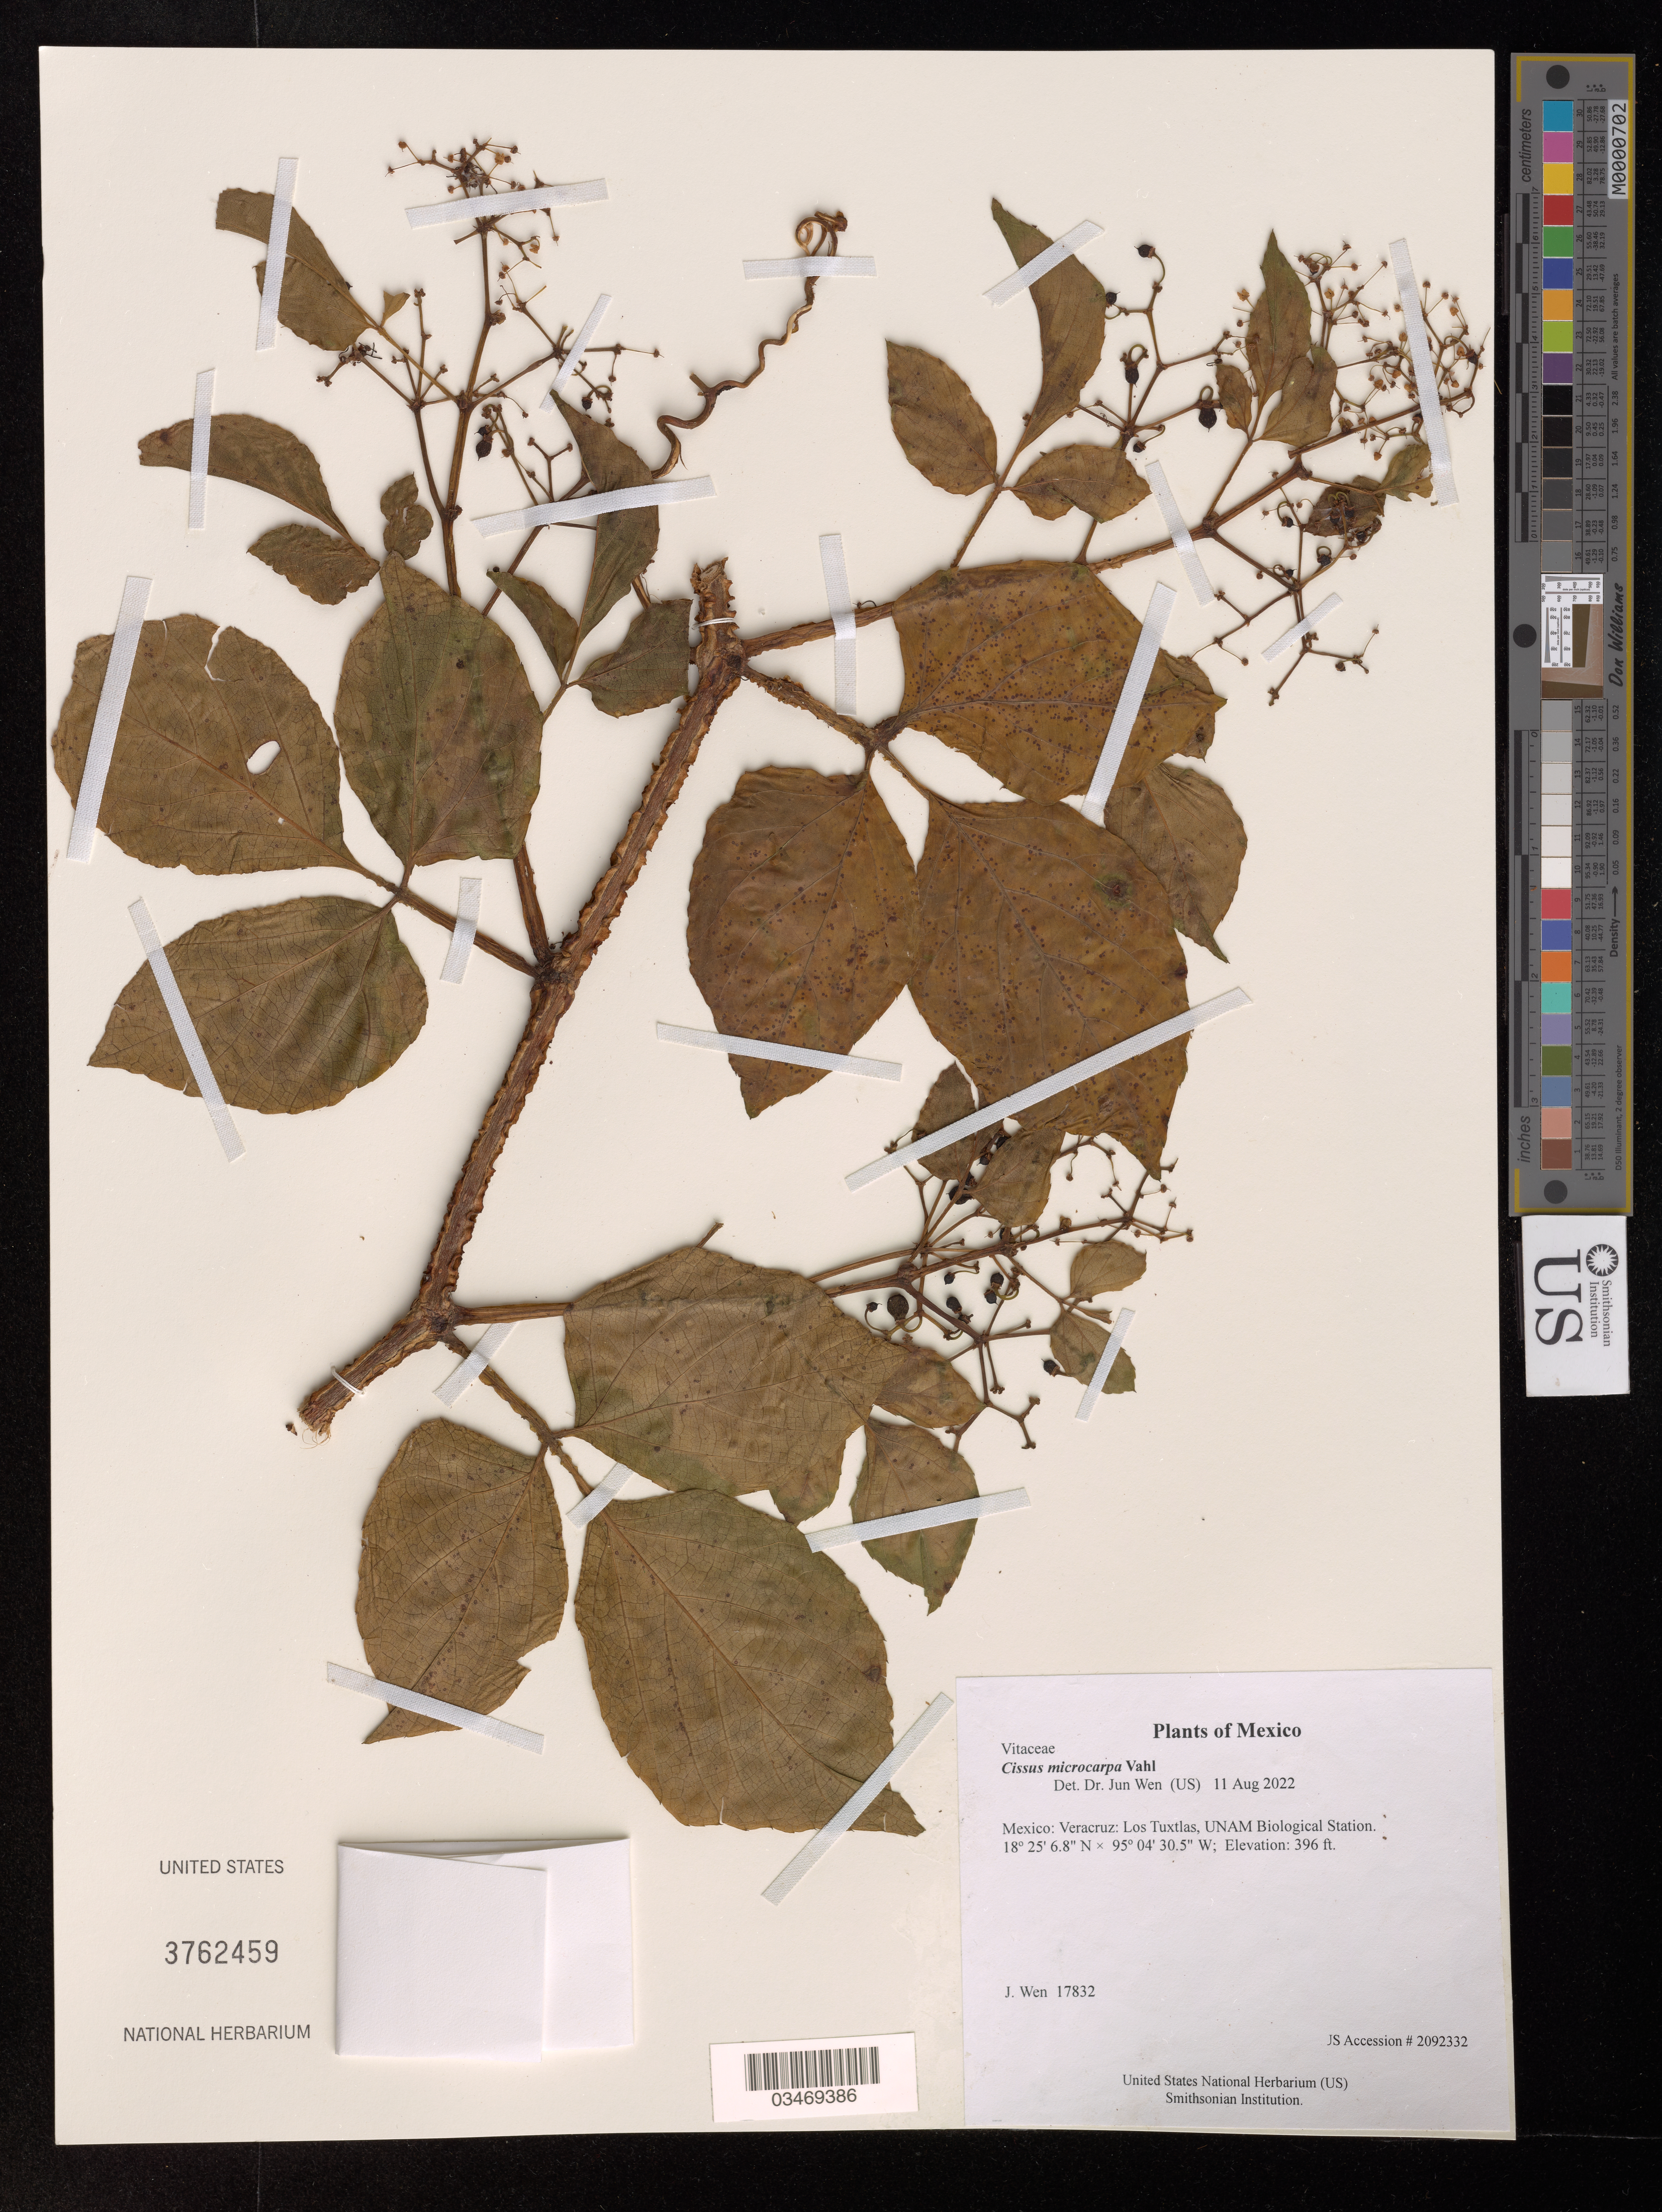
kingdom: Plantae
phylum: Tracheophyta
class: Magnoliopsida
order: Vitales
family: Vitaceae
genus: Cissus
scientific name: Cissus microcarpa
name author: Vahl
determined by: Wen, Jun, (BOT), Smithsonian Institution - National Museum of Natural History (UNITED STATES)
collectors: J. Wen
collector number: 17832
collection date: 2022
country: Mexico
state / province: Veracruz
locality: Los Tuxtlas, UNAM Biological Station.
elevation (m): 121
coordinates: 18 25.114 N, 95 04.508 W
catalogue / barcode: US 3762459